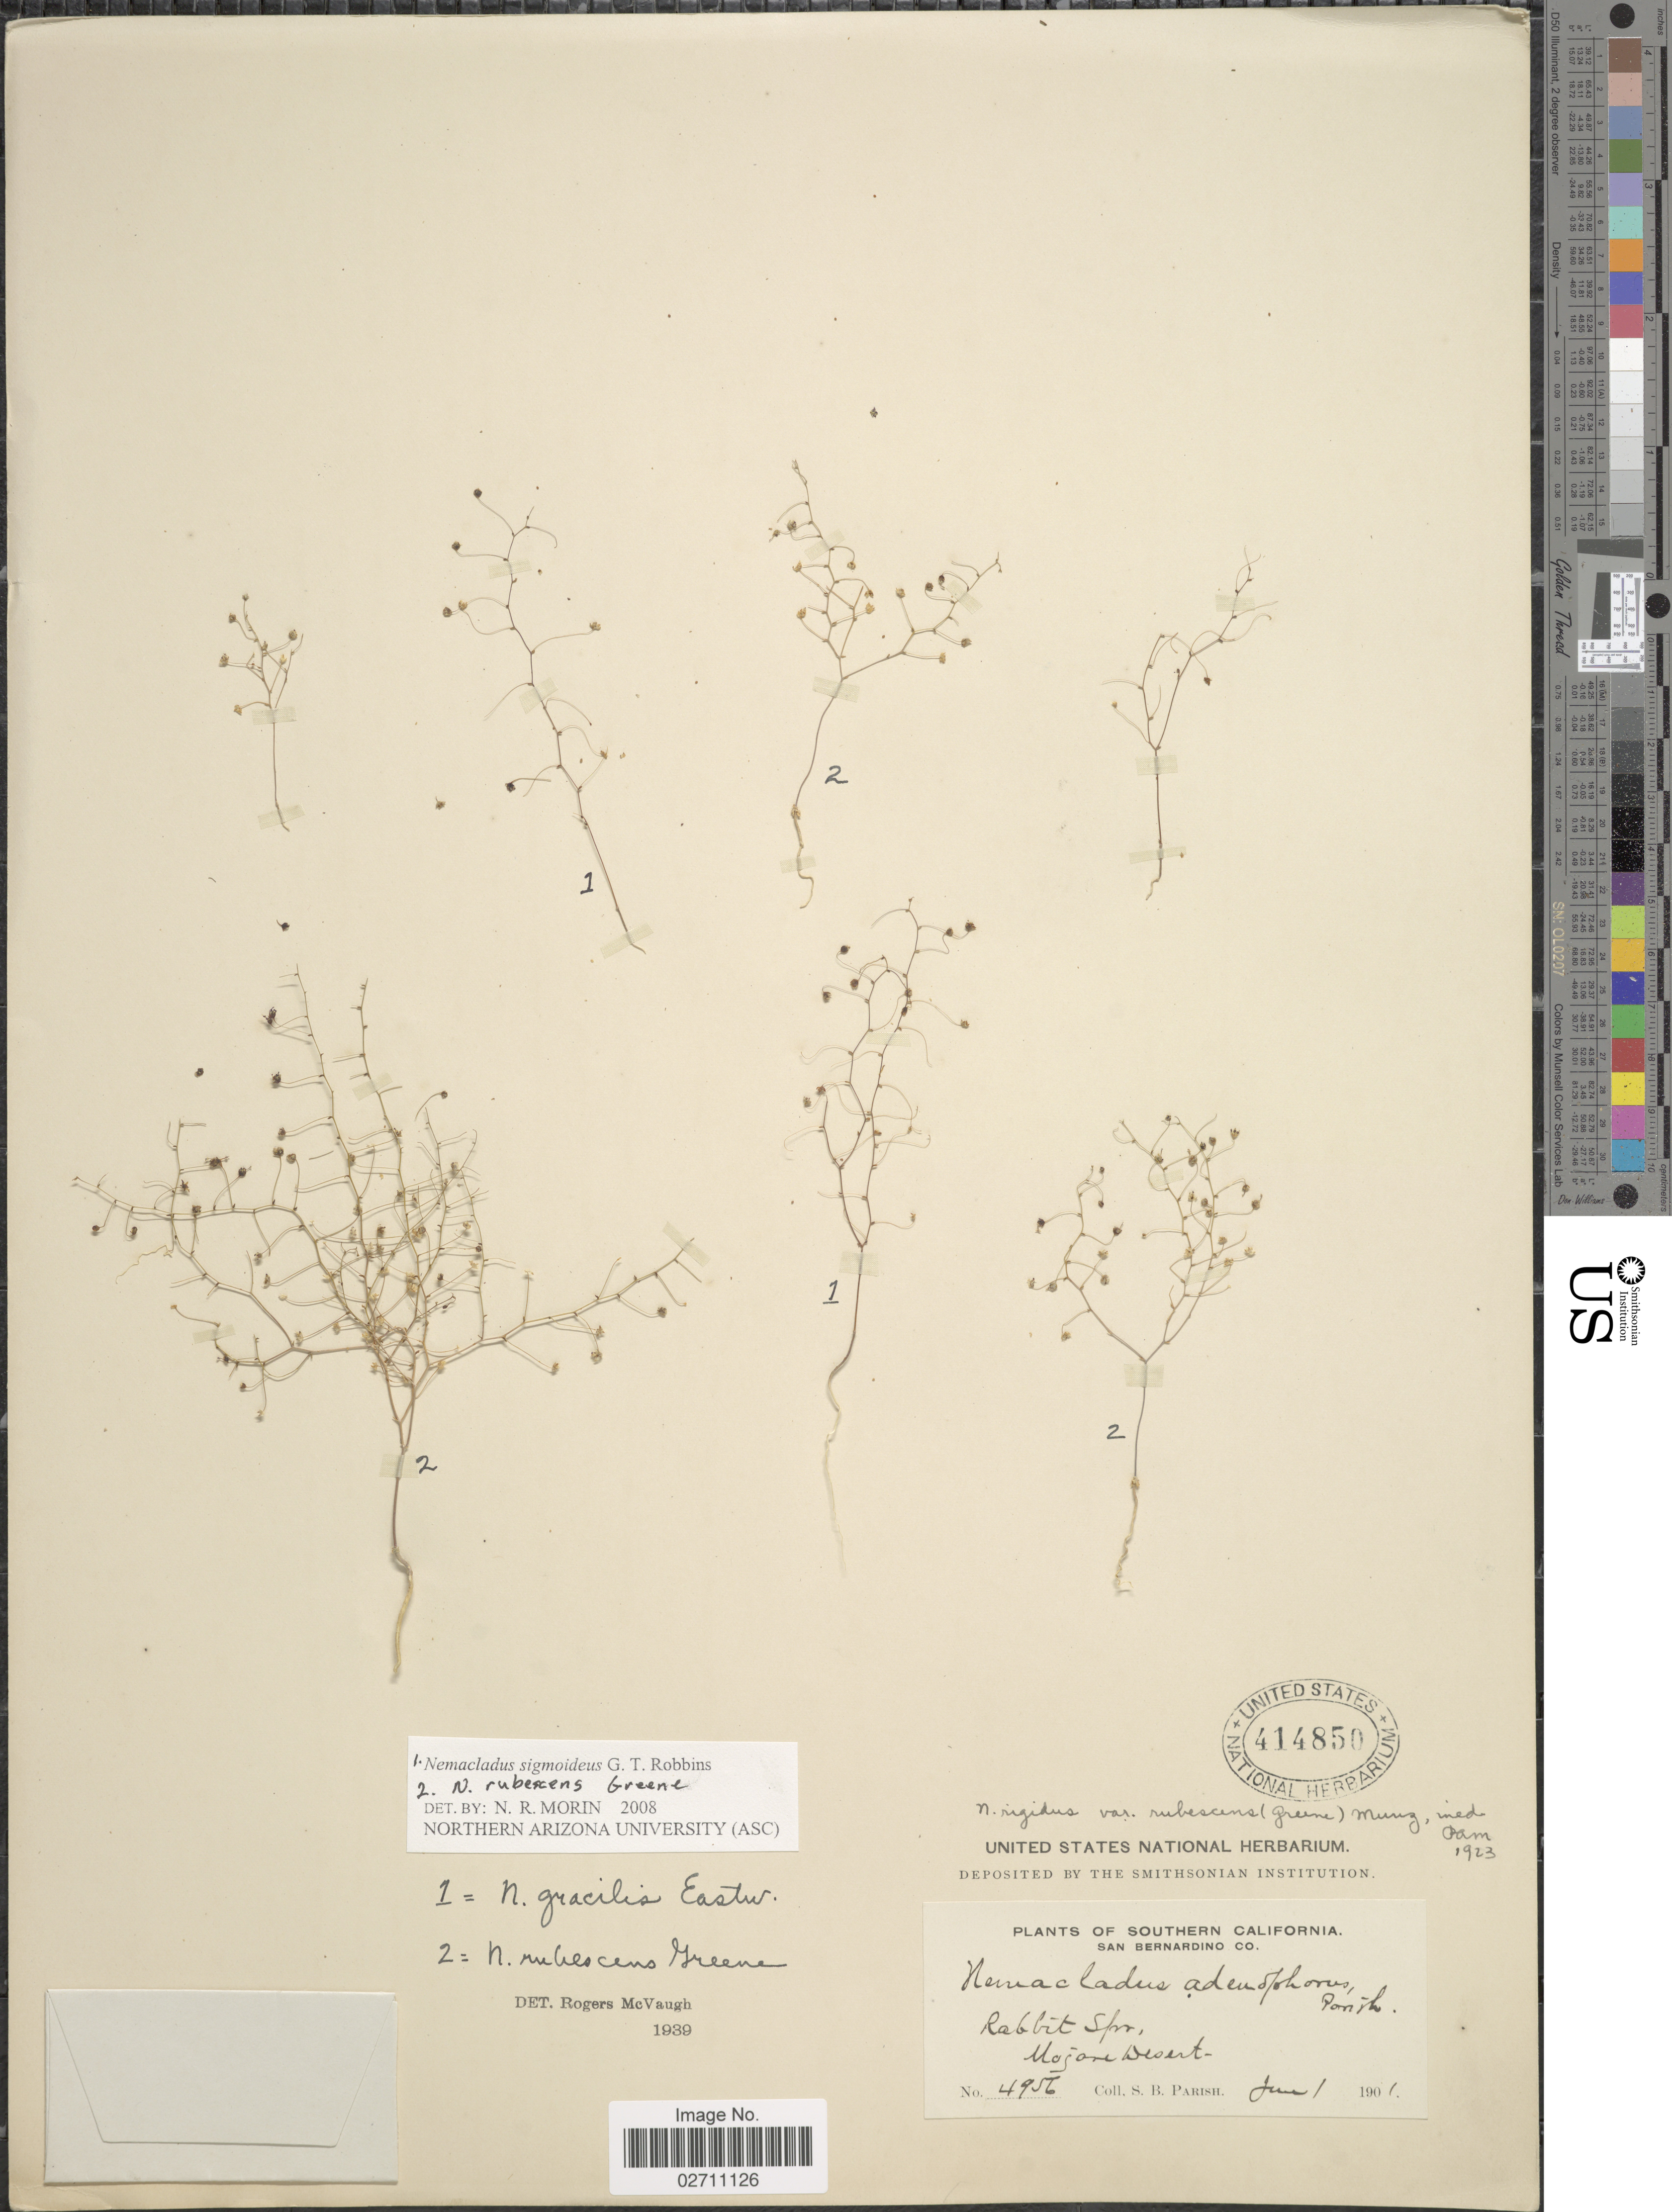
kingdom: Plantae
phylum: Tracheophyta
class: Magnoliopsida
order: Asterales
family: Campanulaceae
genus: Nemacladus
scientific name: Nemacladus rubescens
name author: Greene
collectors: S. B. Parish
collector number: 4956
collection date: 1901-06-01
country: United States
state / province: California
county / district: San Bernardino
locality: Southern California, Rabbit Spr., Mojave Desert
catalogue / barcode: US 414850